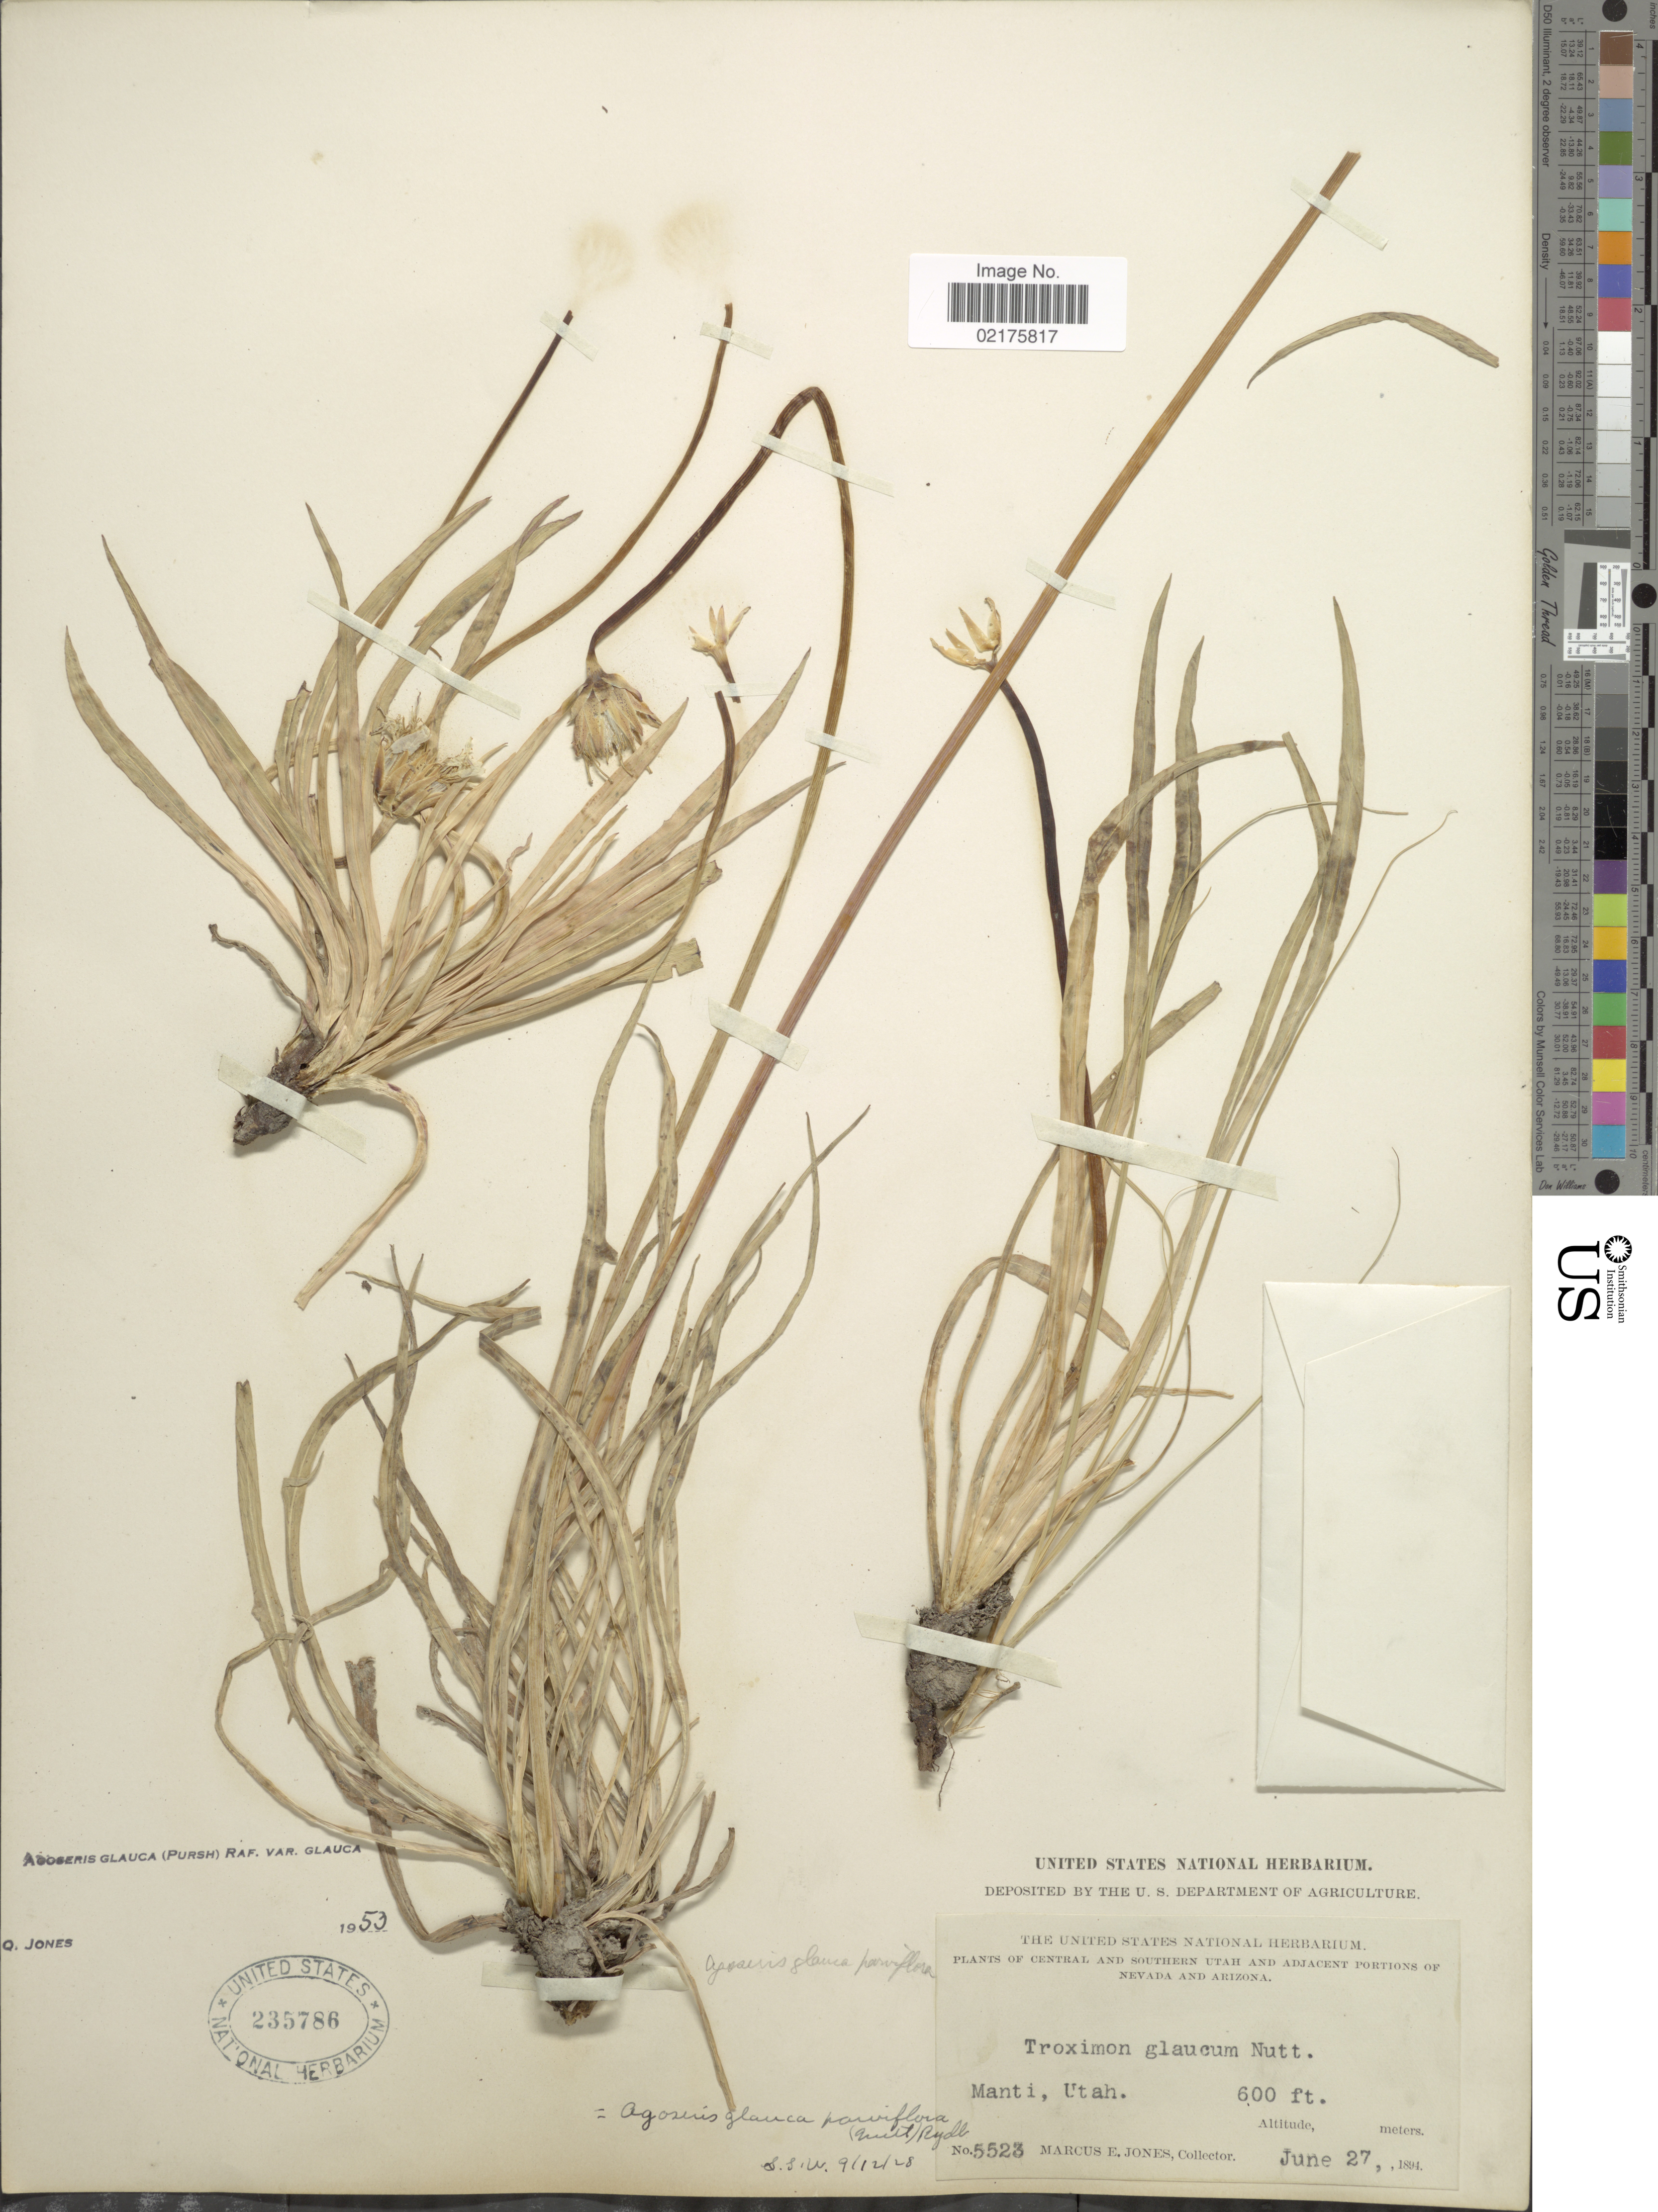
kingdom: Plantae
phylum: Tracheophyta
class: Magnoliopsida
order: Asterales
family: Asteraceae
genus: Agoseris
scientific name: Agoseris glauca var. glauca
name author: (Pursh) Raf.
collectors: M. E. Jones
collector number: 5523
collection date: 1894-06-27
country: United States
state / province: Utah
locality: Central and Southern Utah, Manti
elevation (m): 183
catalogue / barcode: US 235786